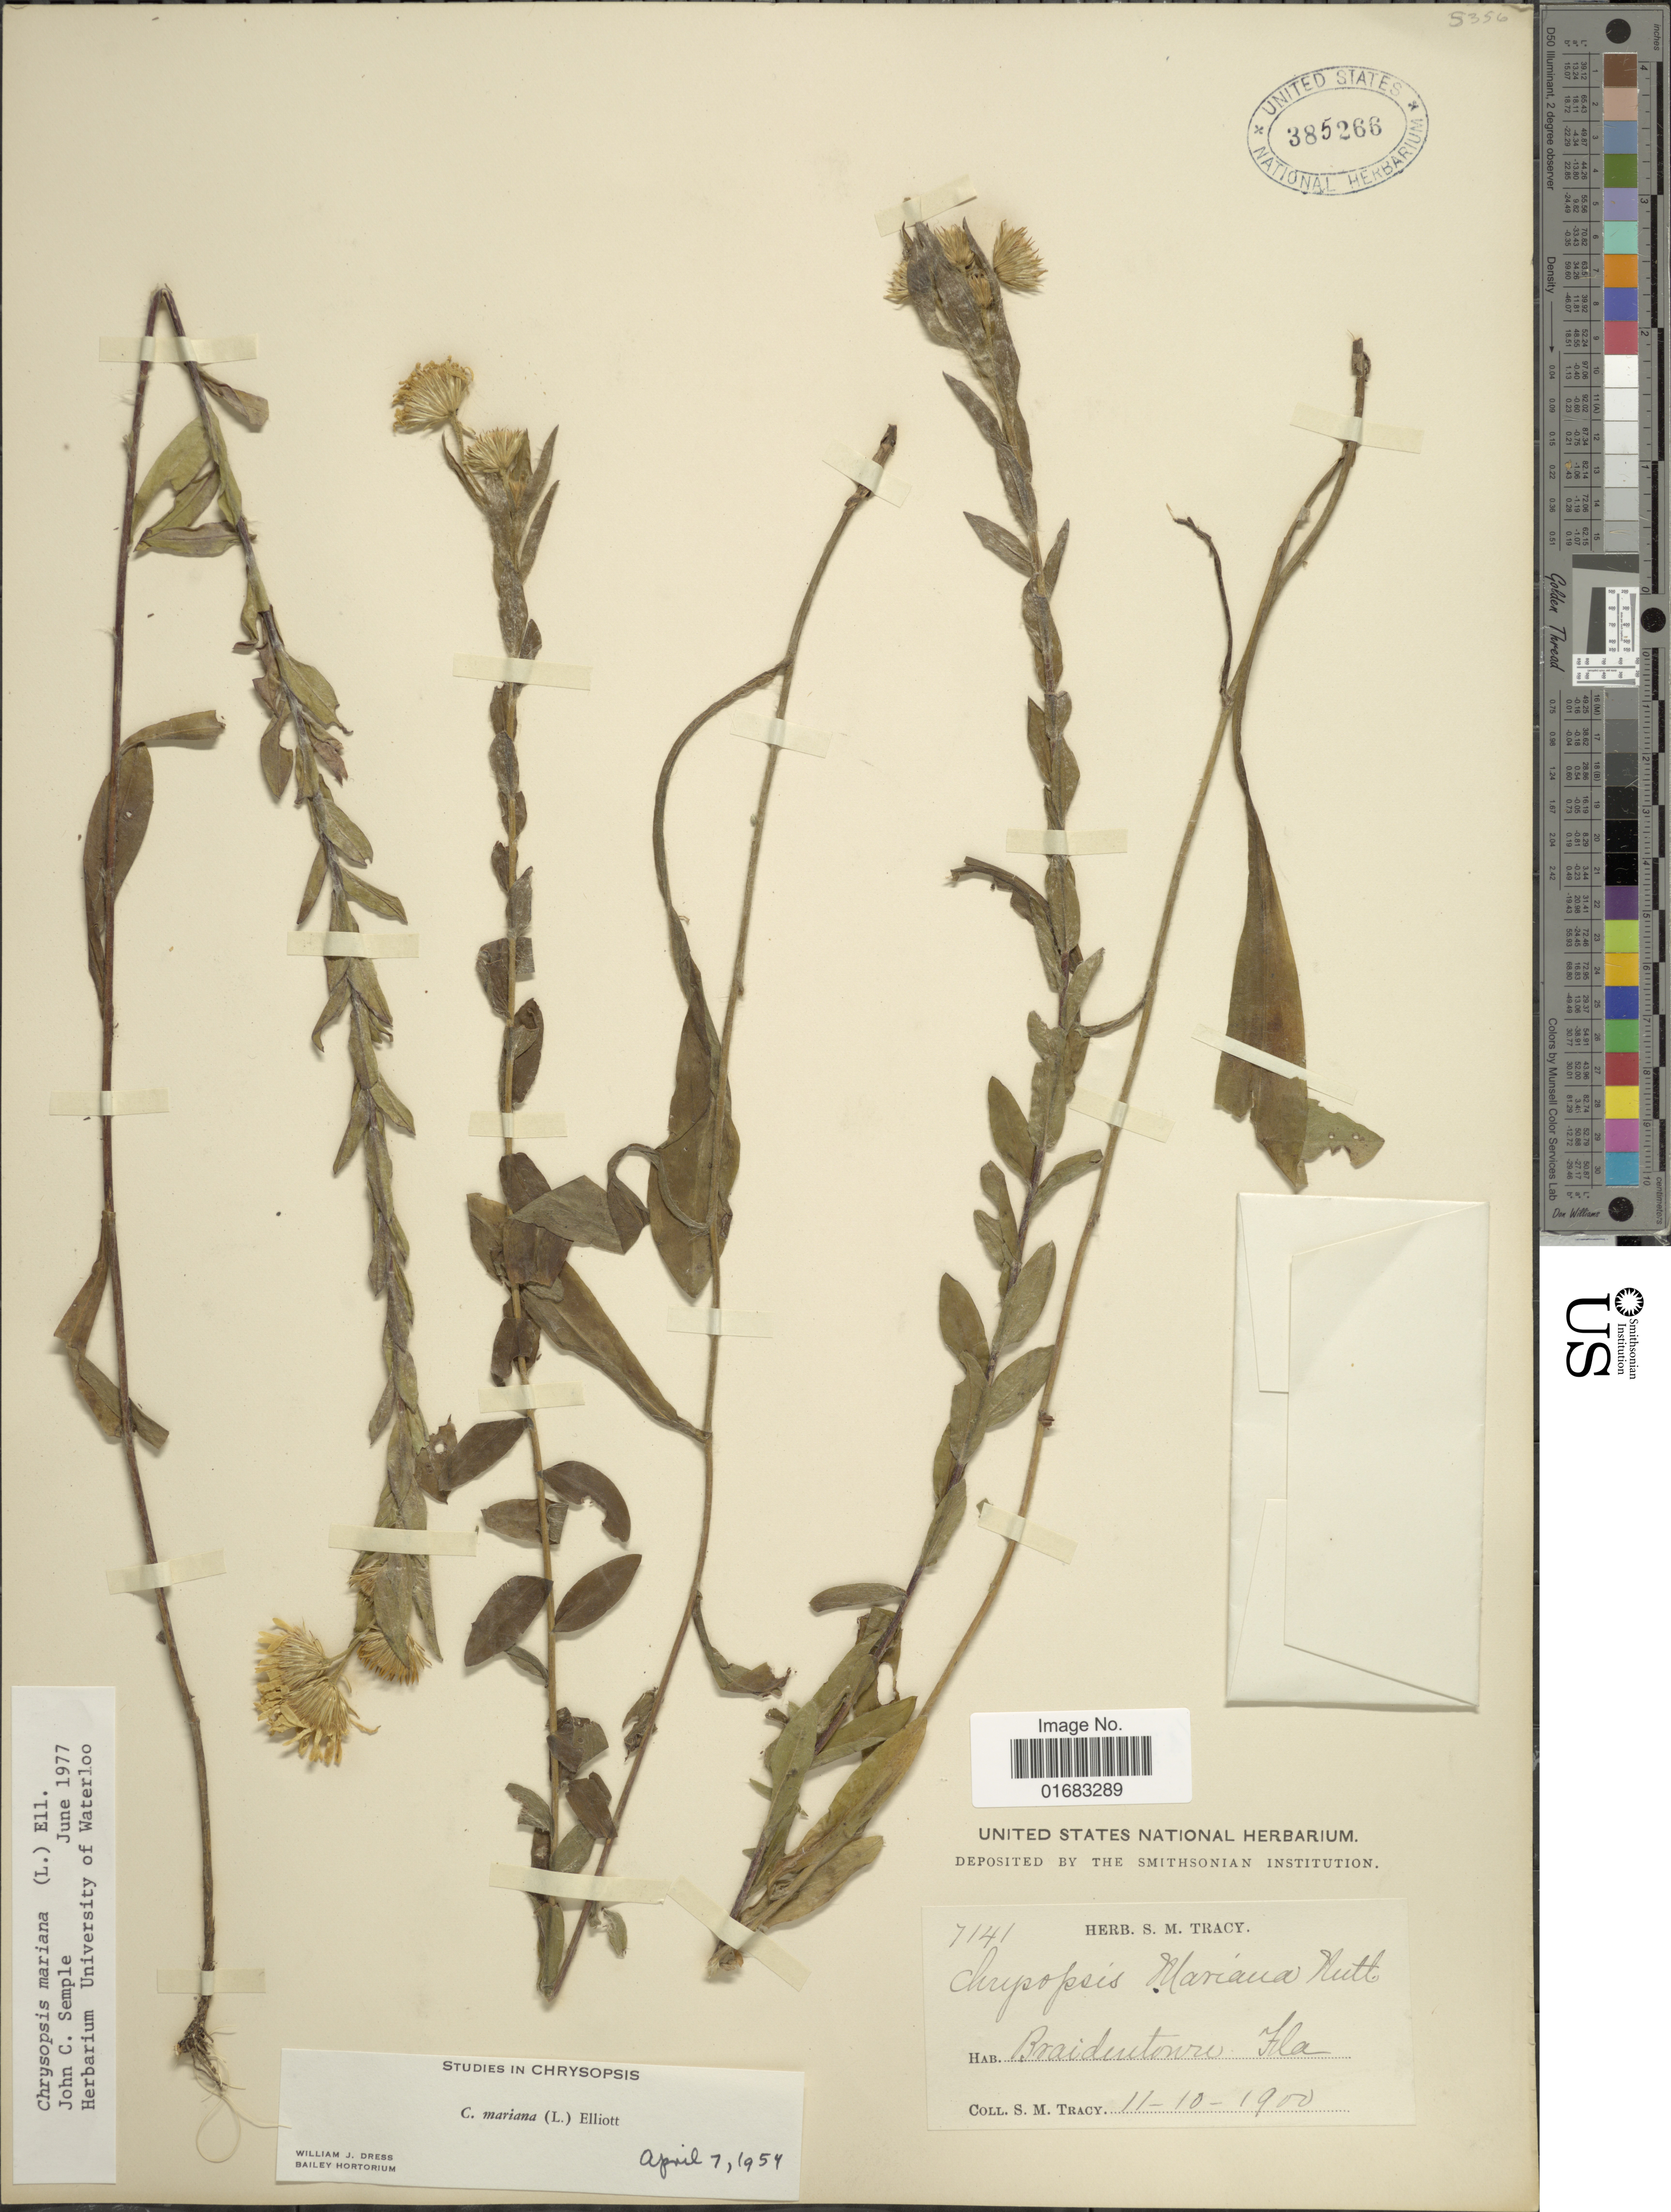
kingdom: Plantae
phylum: Tracheophyta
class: Magnoliopsida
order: Asterales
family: Asteraceae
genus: Chrysopsis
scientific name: Chrysopsis mariana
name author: (L.) Elliott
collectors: S. M. Tracy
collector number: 7141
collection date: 1900-11-10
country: United States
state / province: Florida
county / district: Manatee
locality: Braidentown.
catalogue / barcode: US 385266